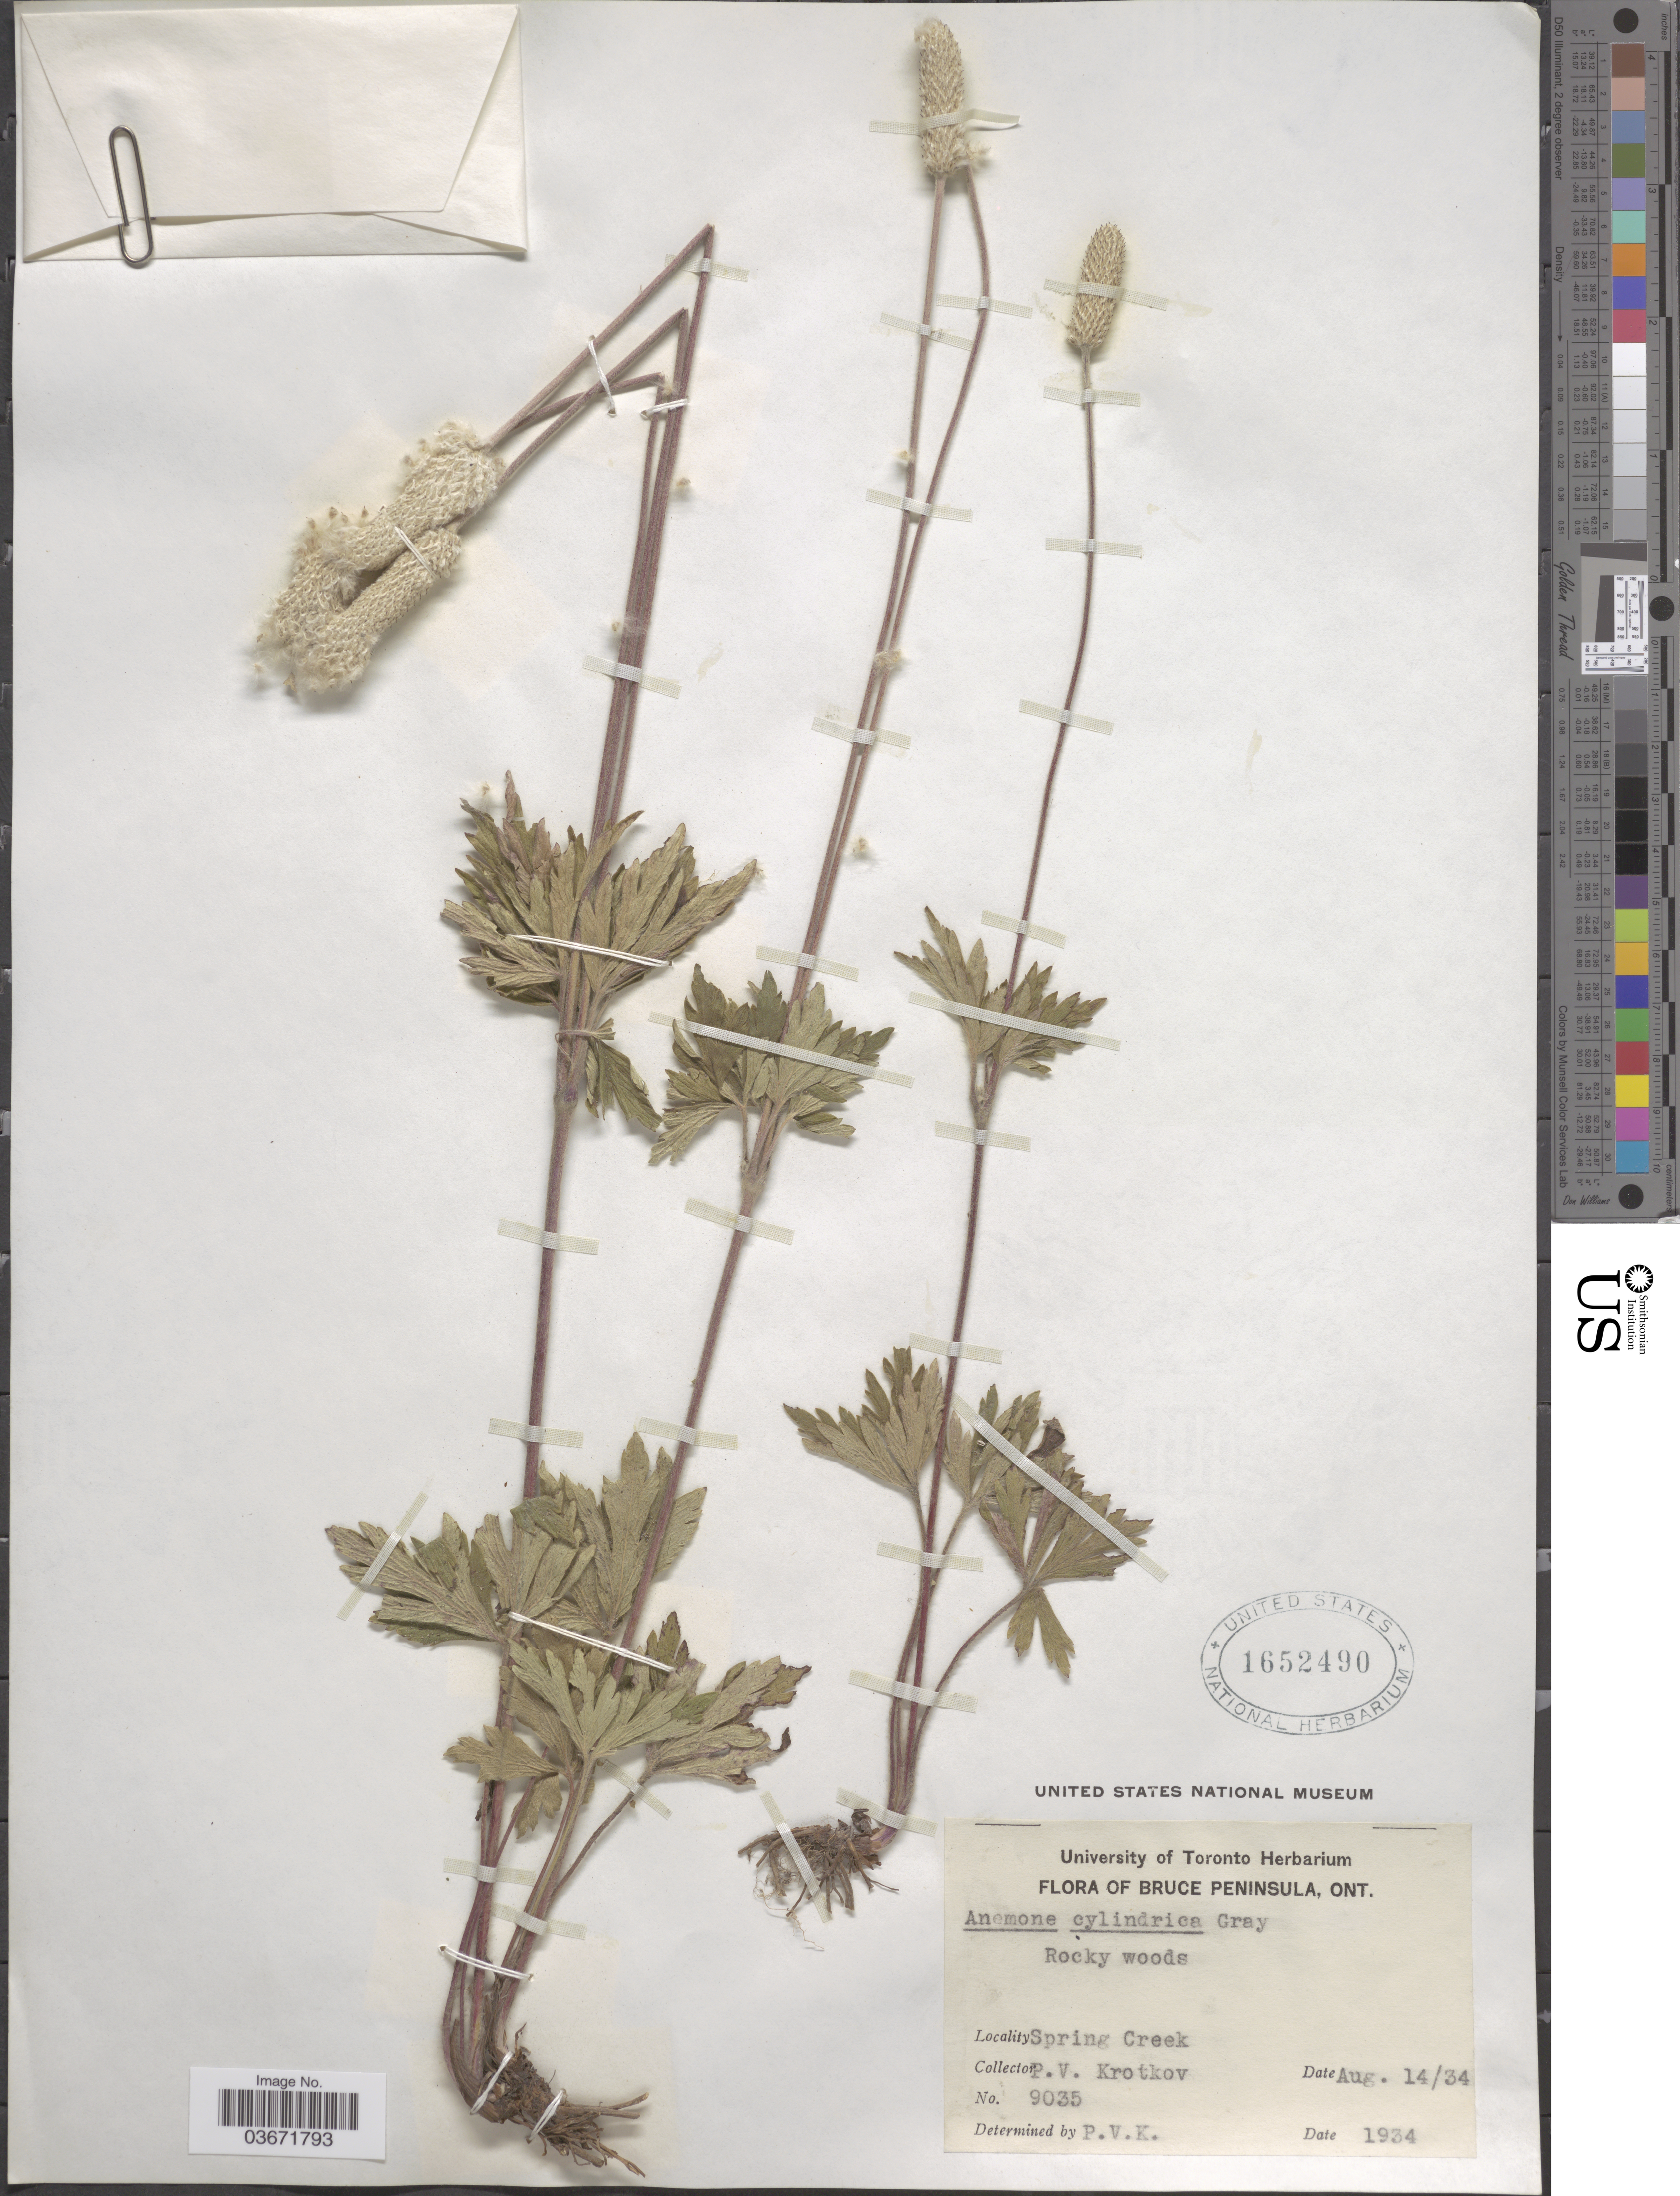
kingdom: Plantae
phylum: Tracheophyta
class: Magnoliopsida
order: Ranunculales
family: Ranunculaceae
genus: Anemone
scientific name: Anemone cylindrica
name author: A. Gray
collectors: P. V. Krotkov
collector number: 9035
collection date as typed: Transcribed d/m/y: 14/8/34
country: Canada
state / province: Ontario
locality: Bruce Peninsula. Spring Creek.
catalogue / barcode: US 1652490